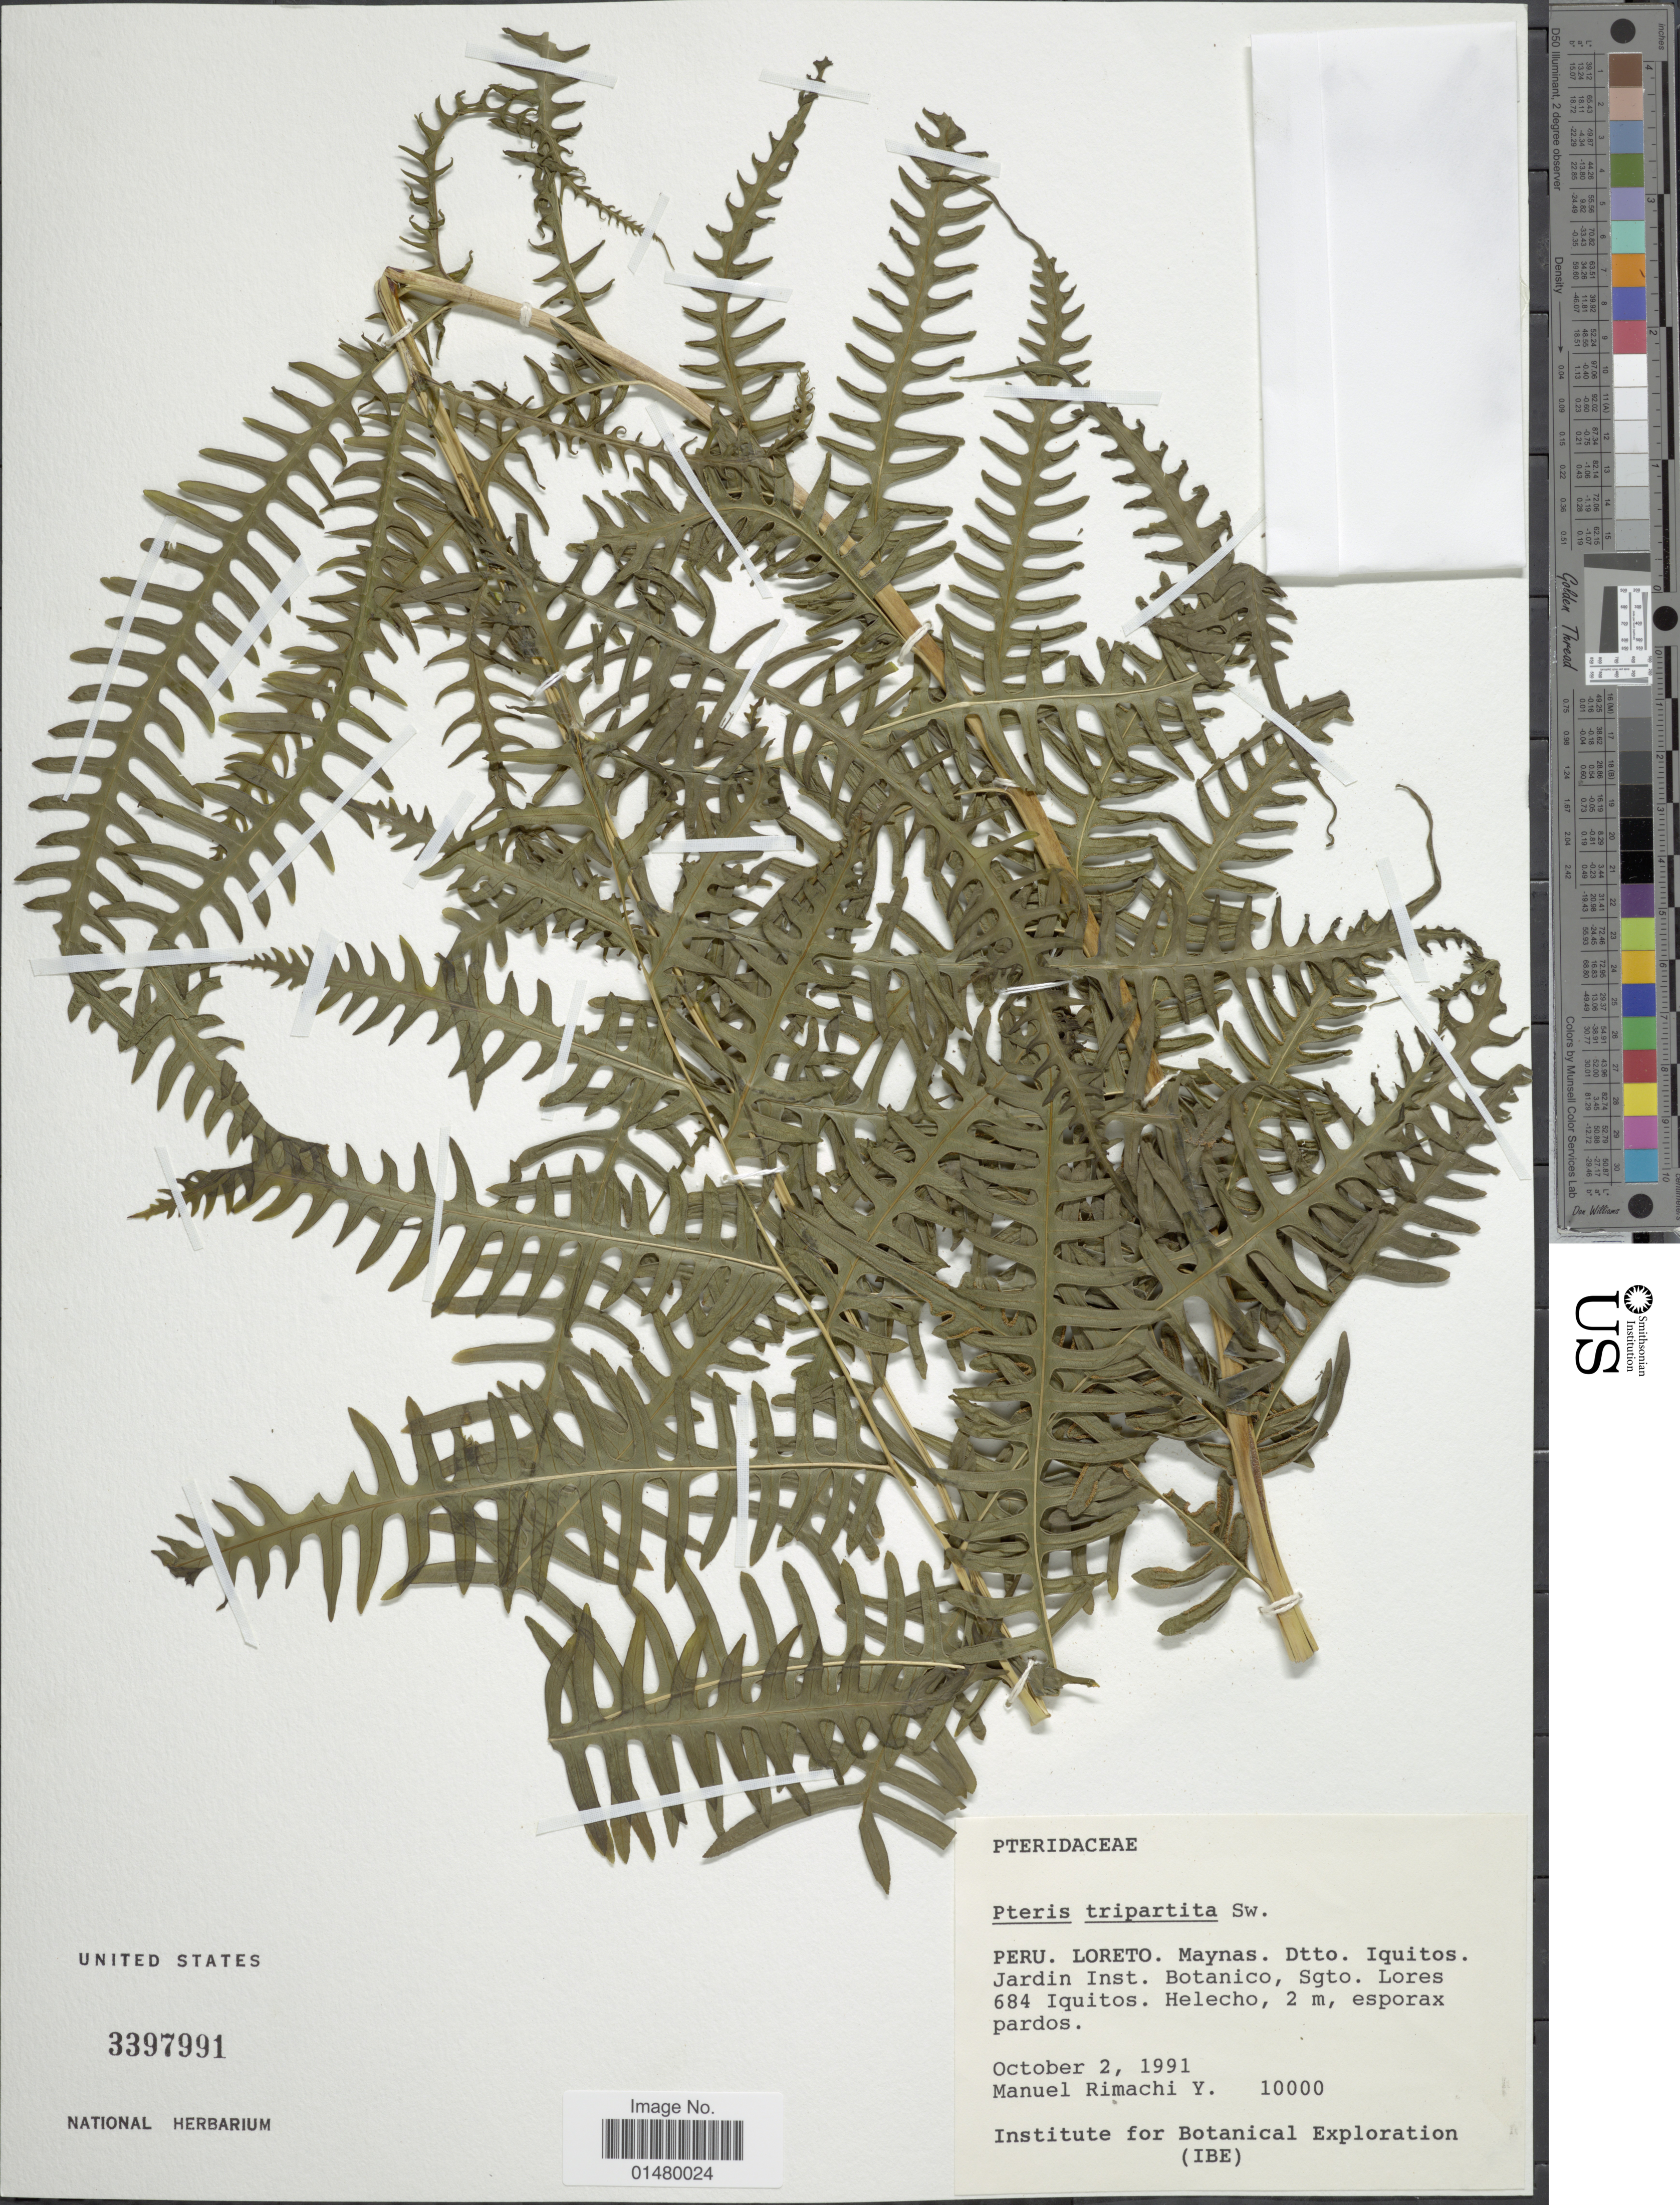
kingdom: Plantae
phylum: Tracheophyta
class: Polypodiopsida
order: Polypodiales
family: Pteridaceae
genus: Pteris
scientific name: Pteris tripartita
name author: Sw.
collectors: M. Rimachi Y.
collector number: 10000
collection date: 1991-10-02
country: Peru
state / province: Loreto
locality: Maynas. Dtto. Iquitos. Jardin Inst. Botanico, Sgto. Lores 684 Iquitos.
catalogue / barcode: US 3397991